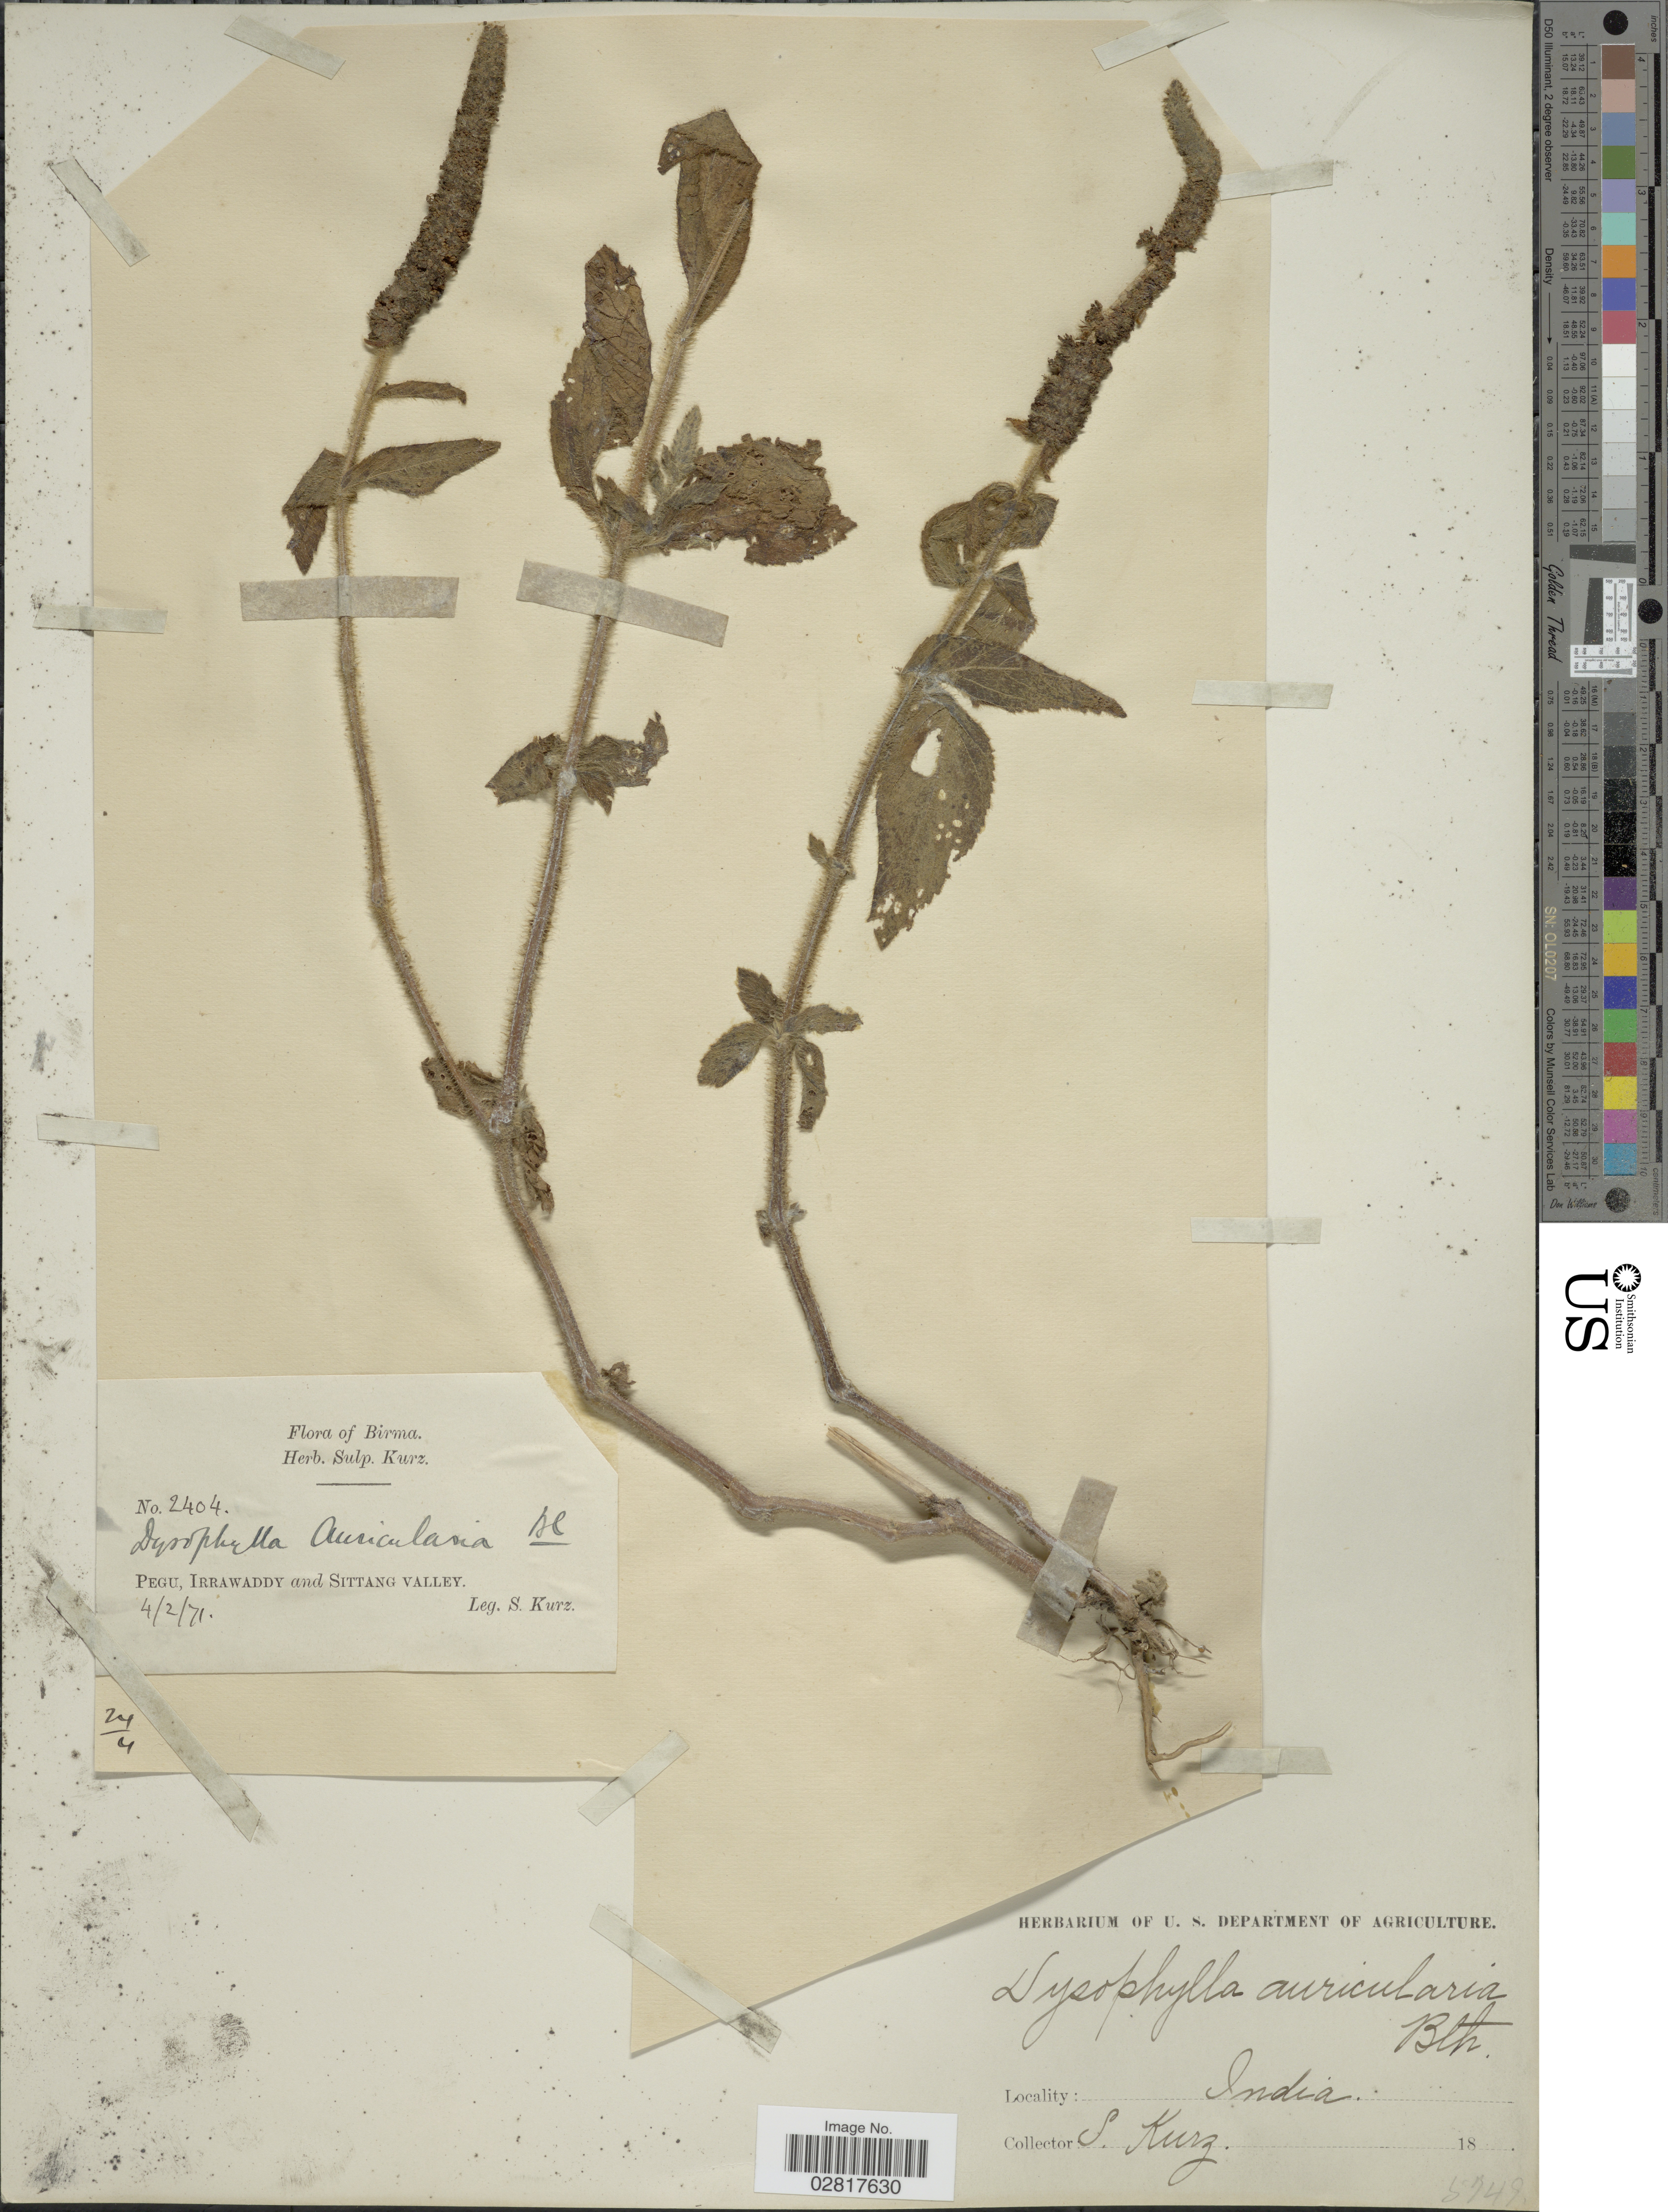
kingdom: Plantae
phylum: Tracheophyta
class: Magnoliopsida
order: Lamiales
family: Lamiaceae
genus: Pogostemon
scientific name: Pogostemon auricularius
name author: (L.) Hassk.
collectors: S. Kurz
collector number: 2404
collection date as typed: Transcribed d/m/y: 4/2/71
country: Myanmar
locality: Birma. India. Pegu, Irrawaddy and Sittang Valley.